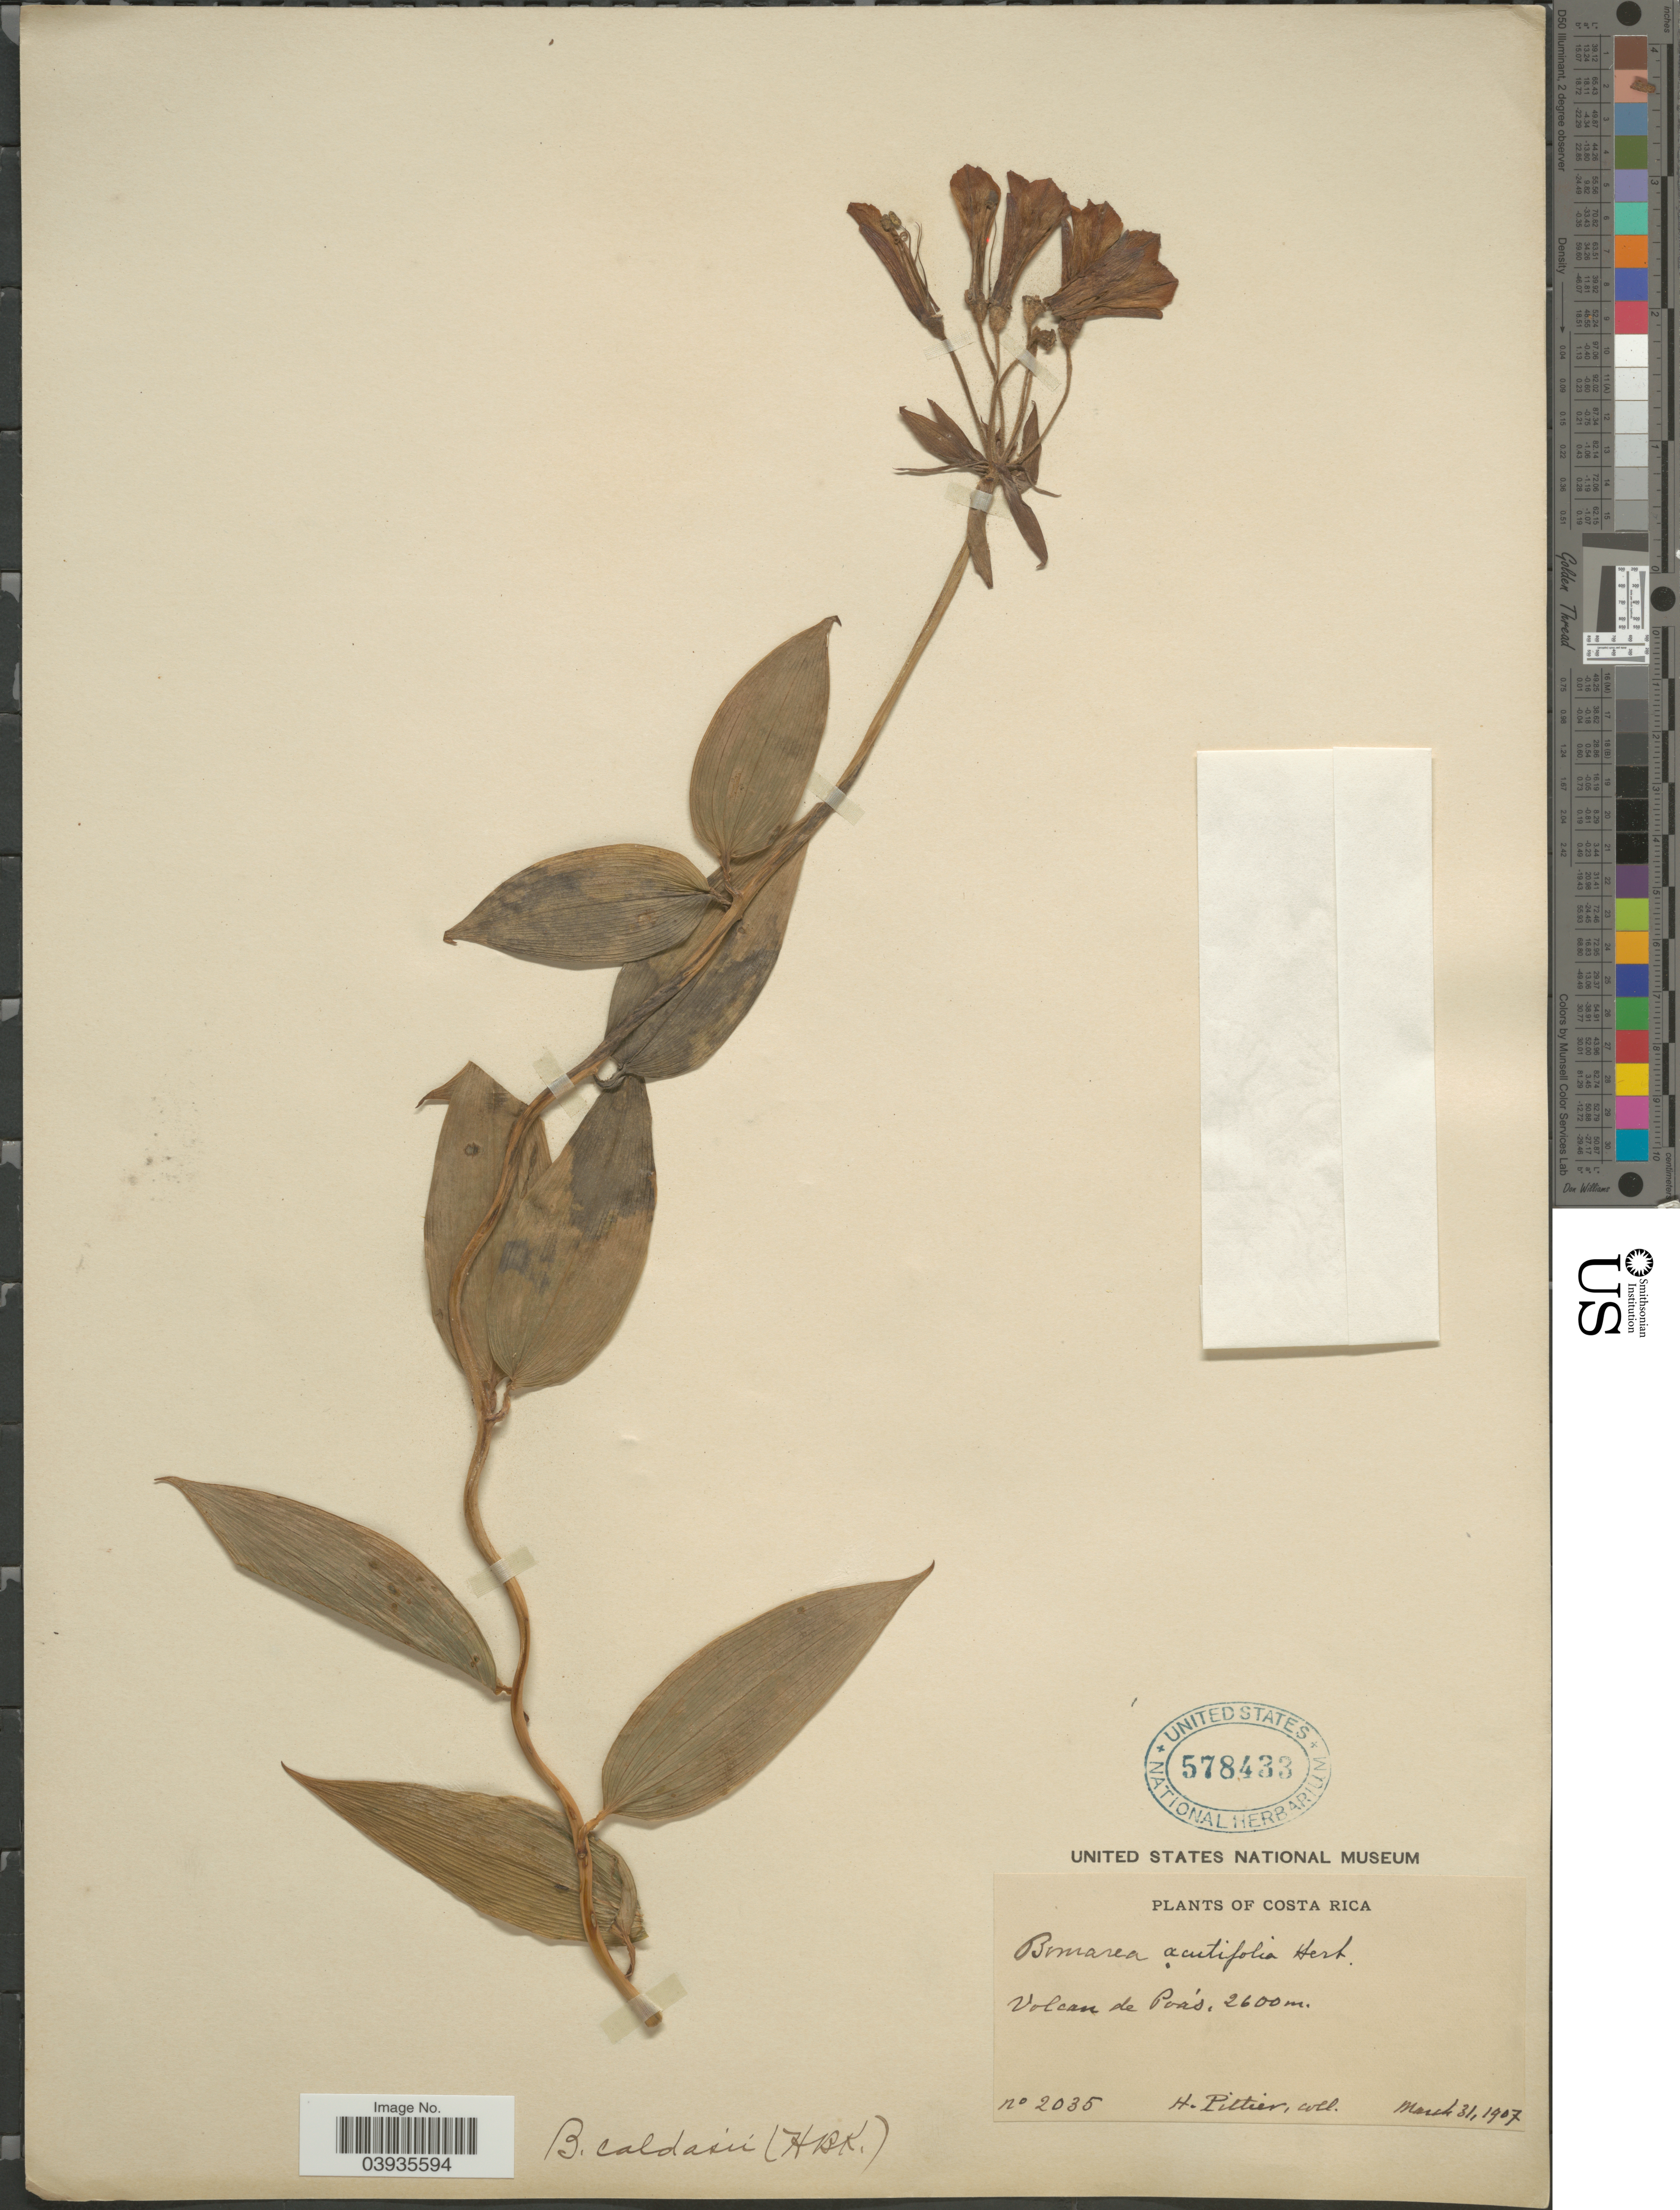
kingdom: Plantae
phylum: Tracheophyta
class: Liliopsida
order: Liliales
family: Alstroemeriaceae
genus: Bomarea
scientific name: Bomarea caldasii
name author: (Kunth) Asch. & Graebener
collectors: H. F. Pittier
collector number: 2035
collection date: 1907-03-31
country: Costa Rica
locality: Volcan de Poás.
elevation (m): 2600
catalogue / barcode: US 578433